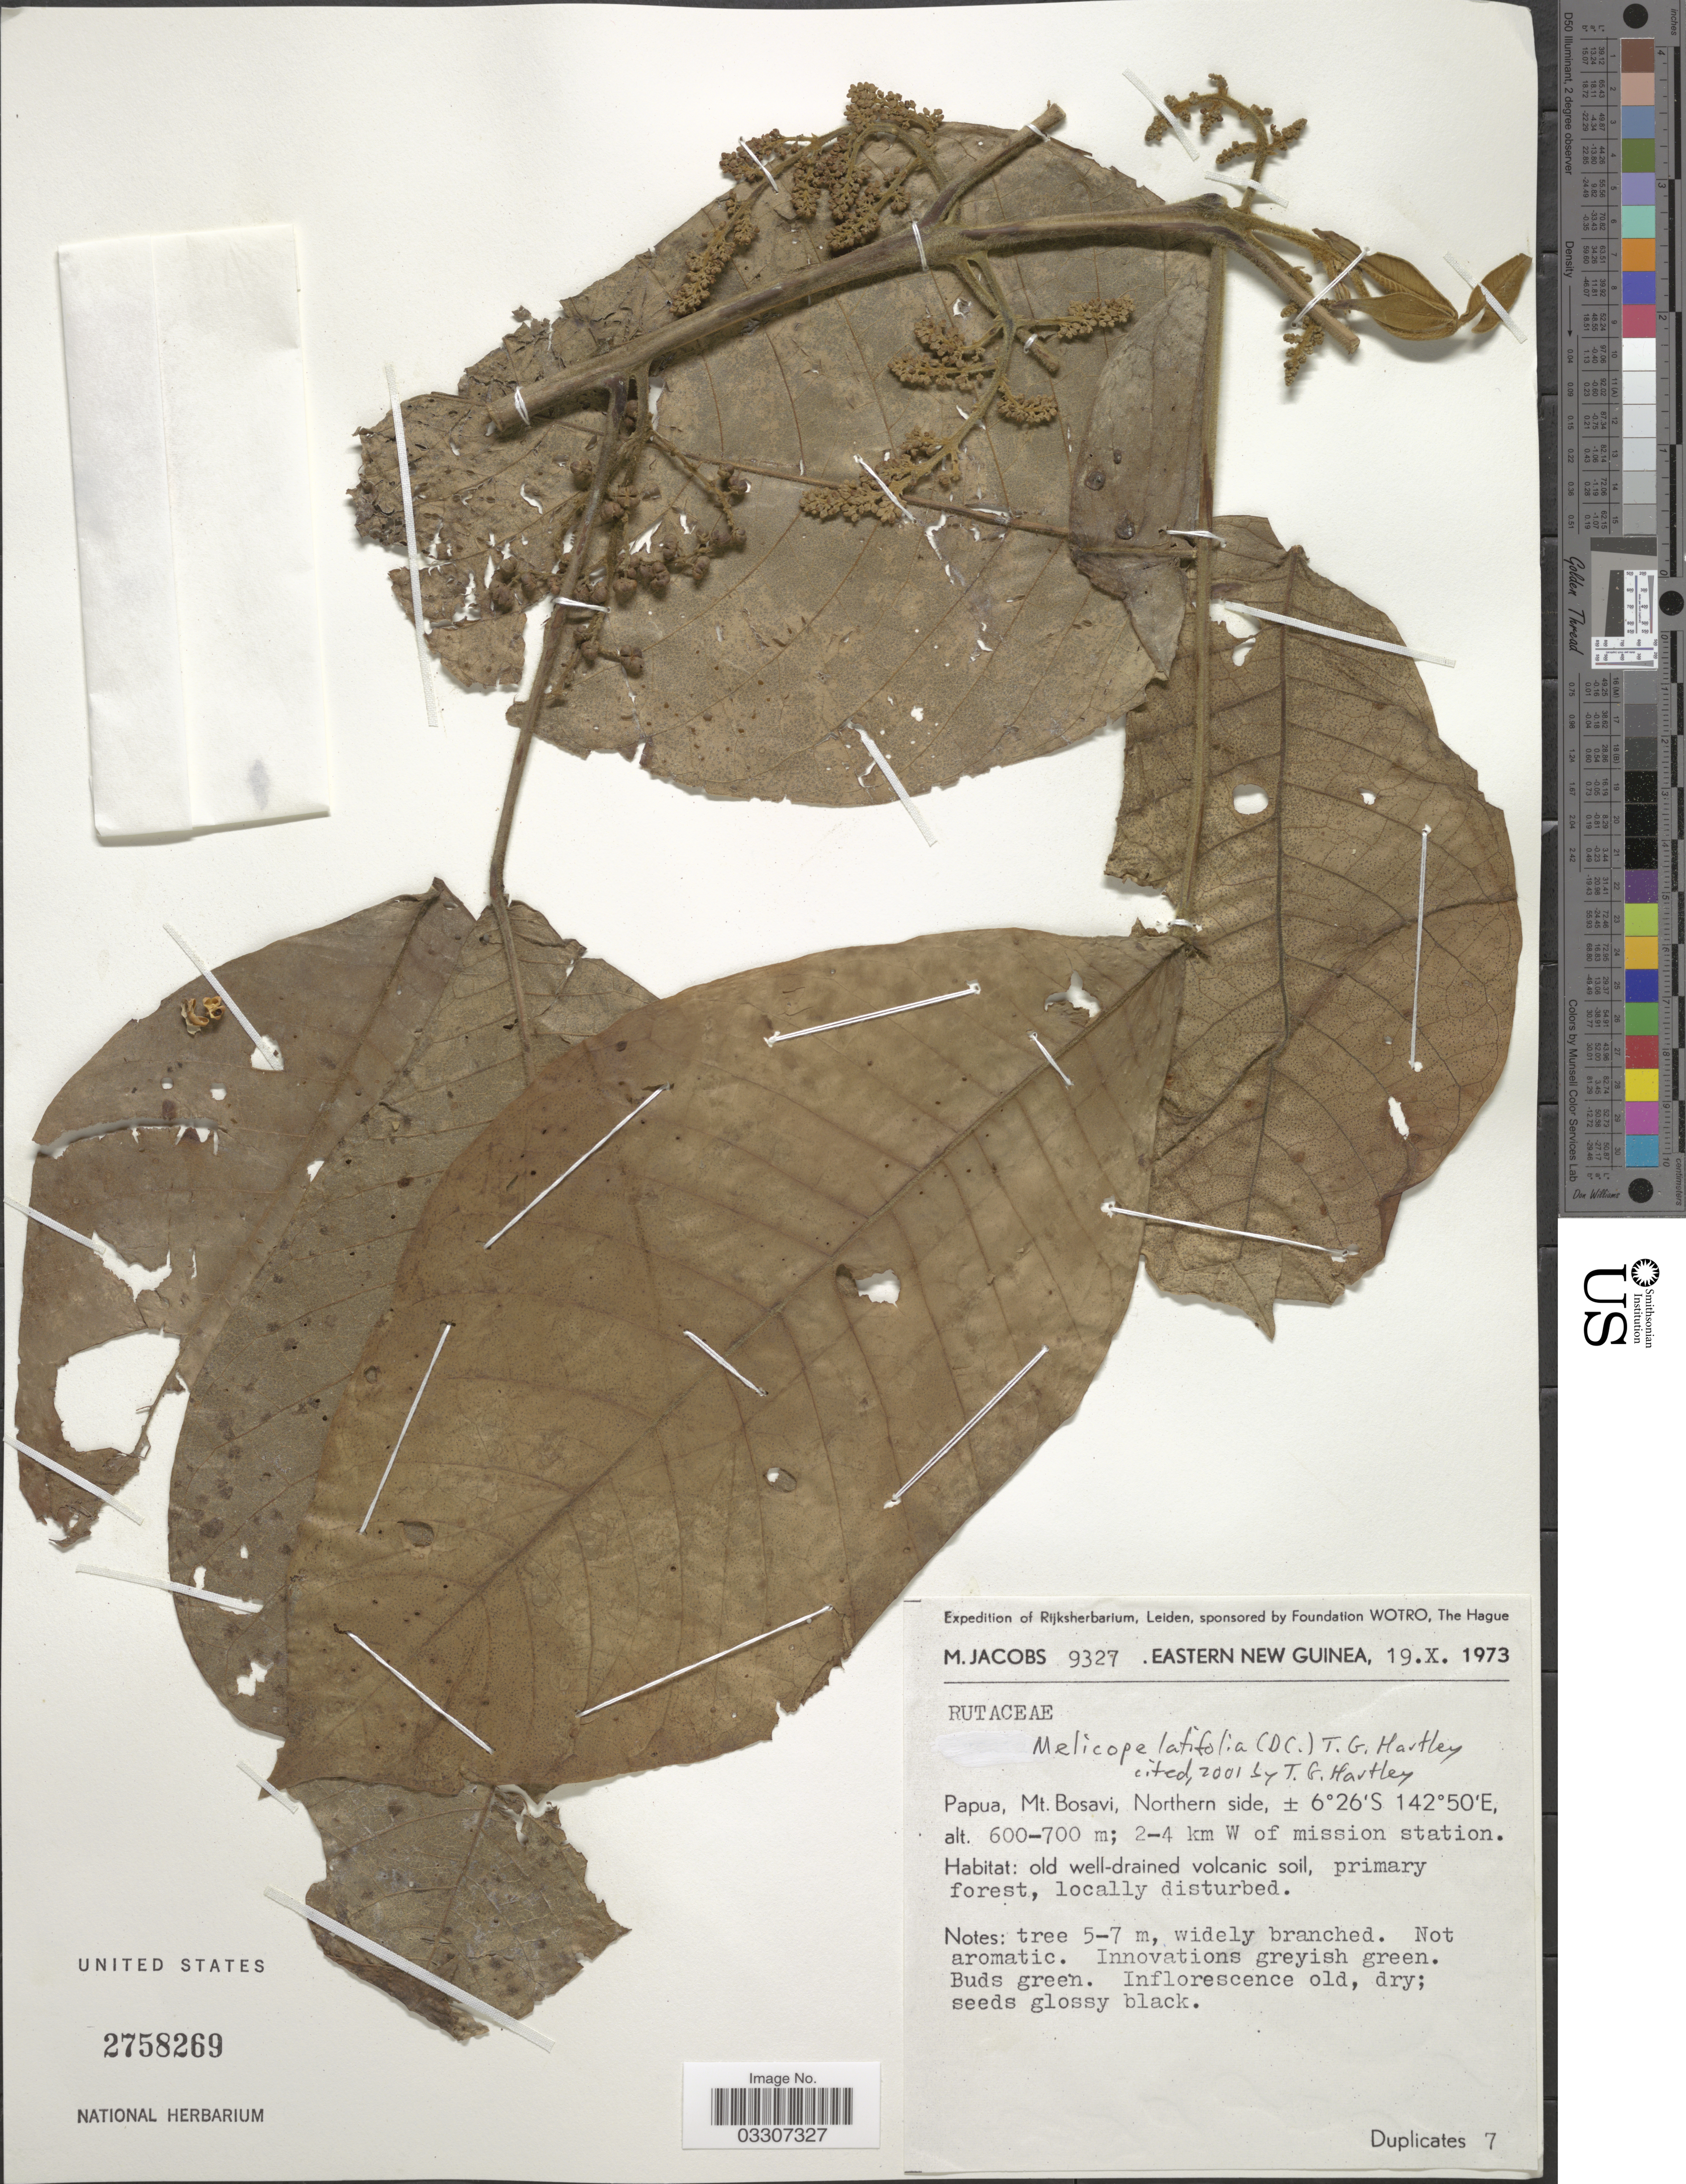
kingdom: Plantae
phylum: Tracheophyta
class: Magnoliopsida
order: Sapindales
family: Rutaceae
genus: Melicope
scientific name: Melicope latifolia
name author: (DC.) T.G. Hartley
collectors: M. Jacobs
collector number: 9327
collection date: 1973-10-19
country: Papua New Guinea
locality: Eastern New Guinea. Papua, Mt. Bosavi, Northern side. 2-4 km W of mission station.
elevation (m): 600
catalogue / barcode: US 2758269